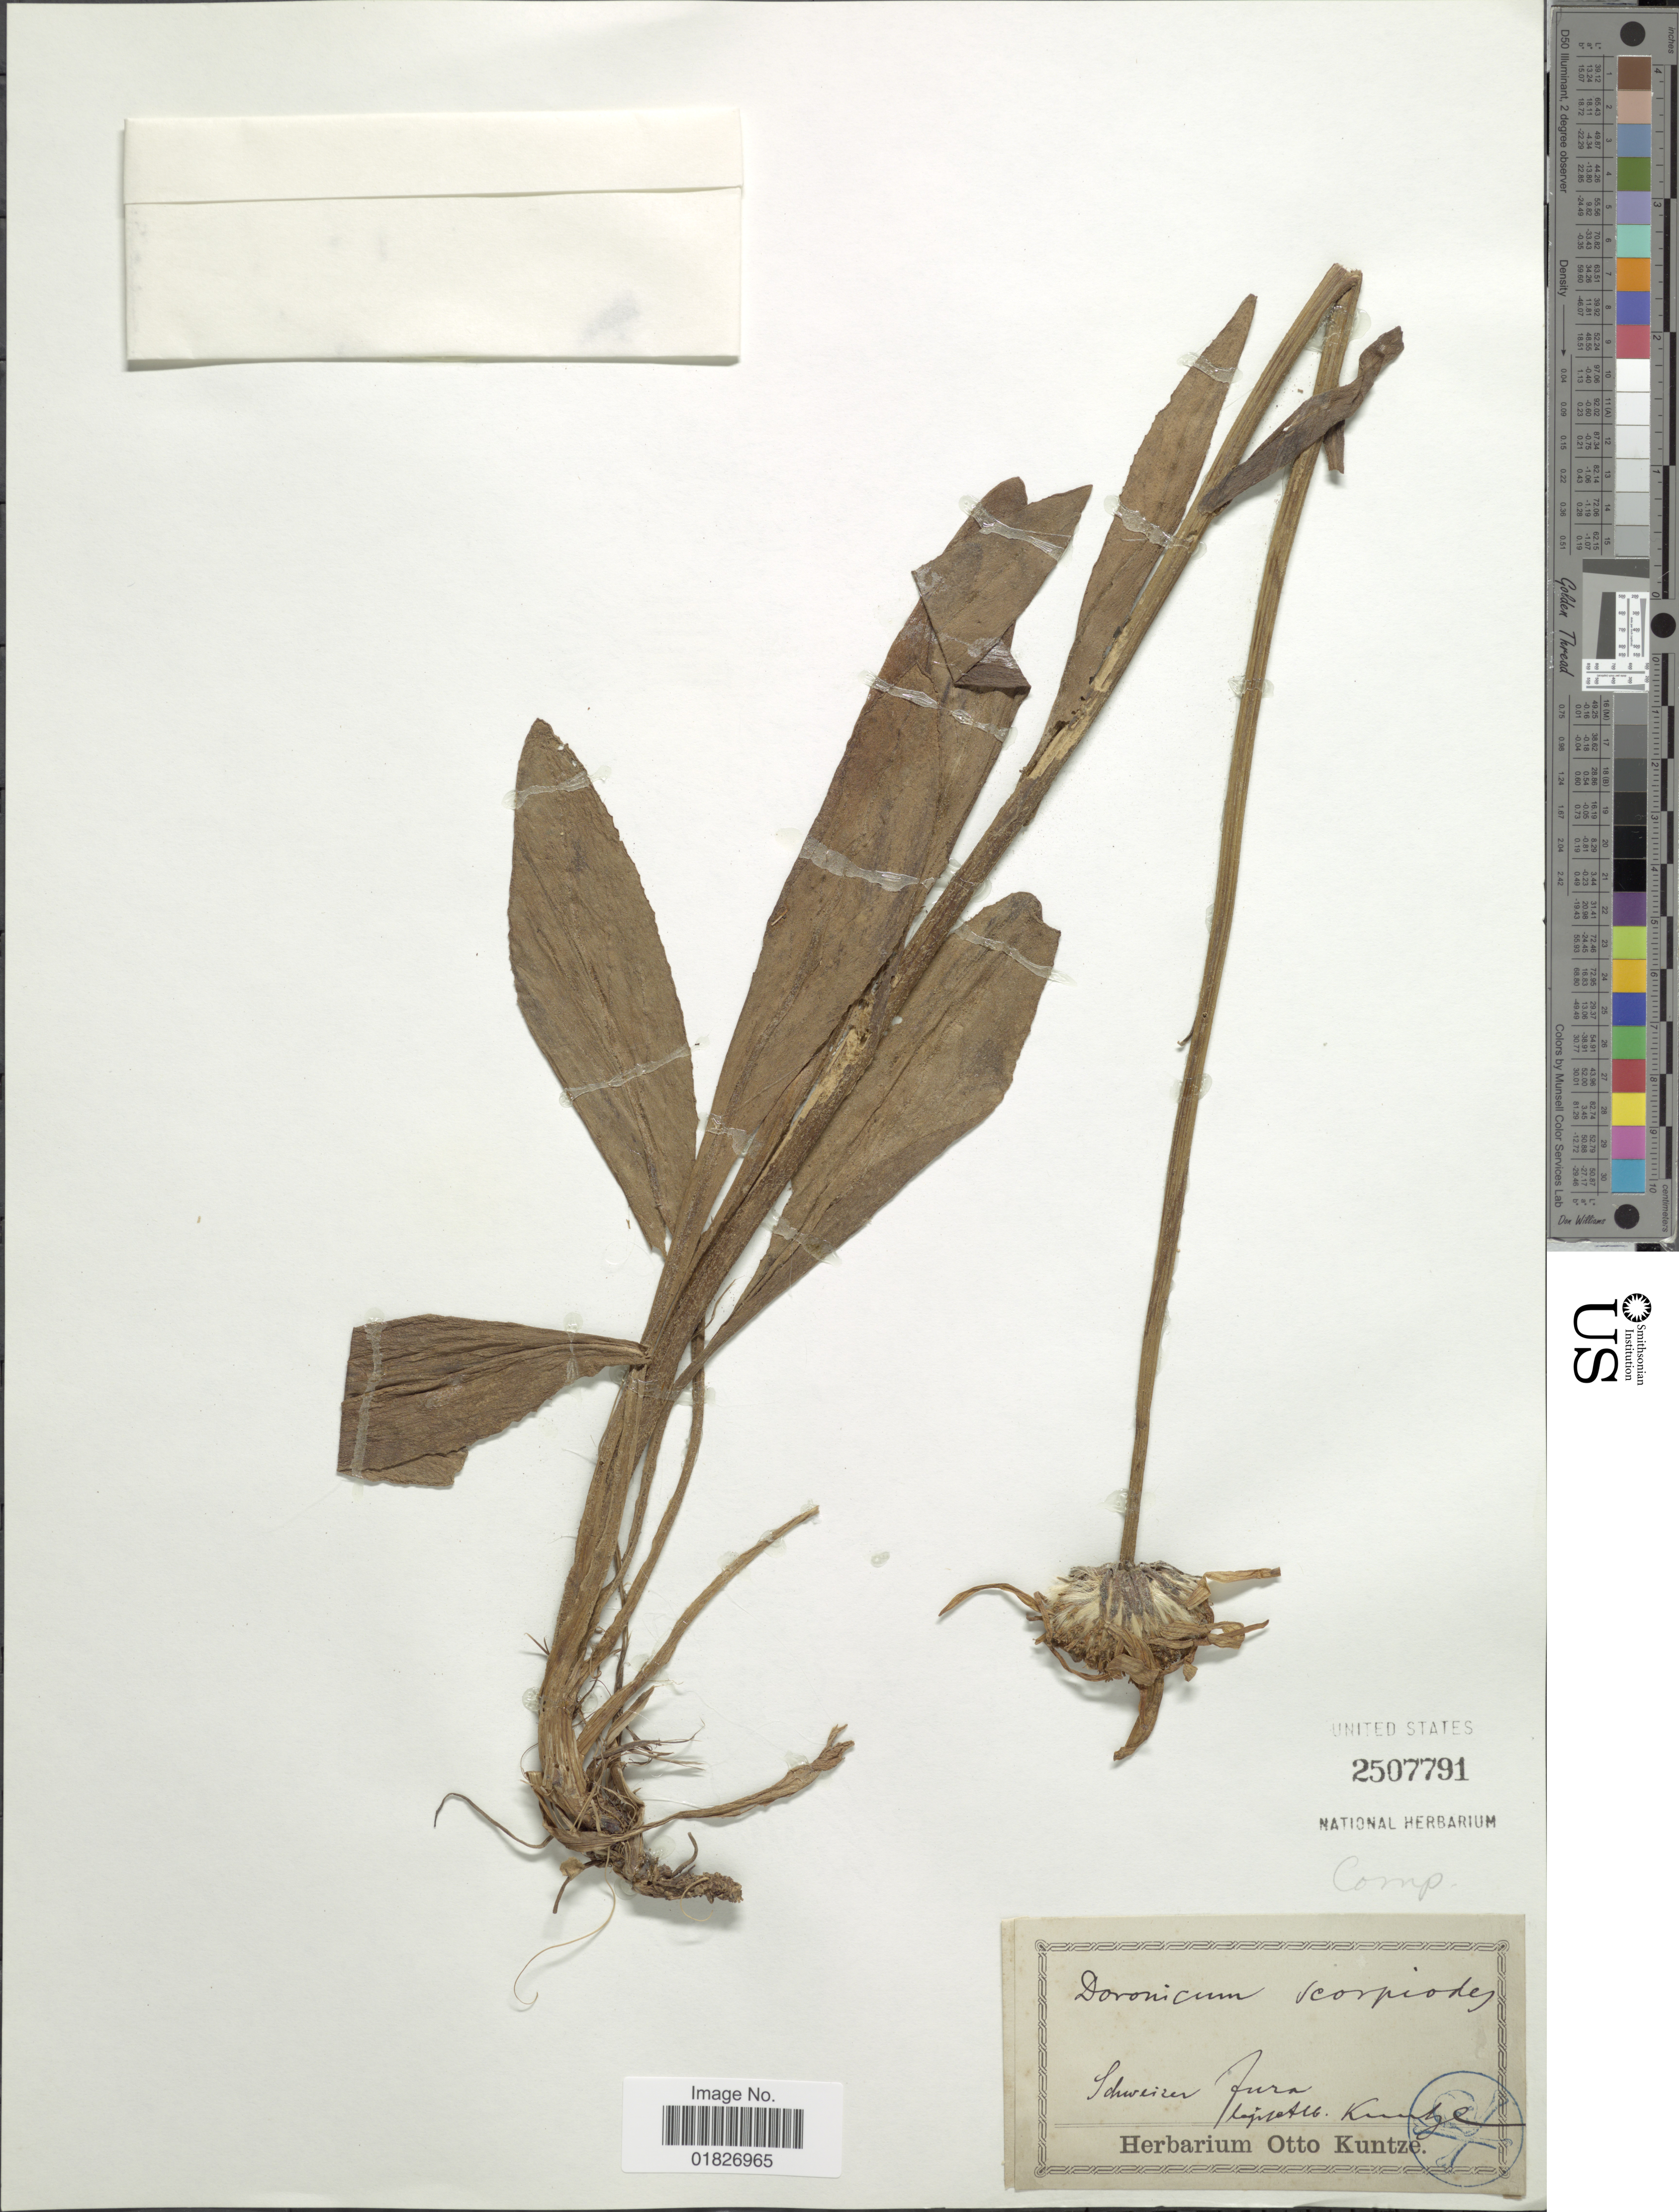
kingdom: Plantae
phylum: Tracheophyta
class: Magnoliopsida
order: Asterales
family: Asteraceae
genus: Doronicum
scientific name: Doronicum grandiflorum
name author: (Nyman) Rydb. & Fourc.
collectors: C.E.O. Kuntze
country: Switzerland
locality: Schweizer Jura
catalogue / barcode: US 2507791